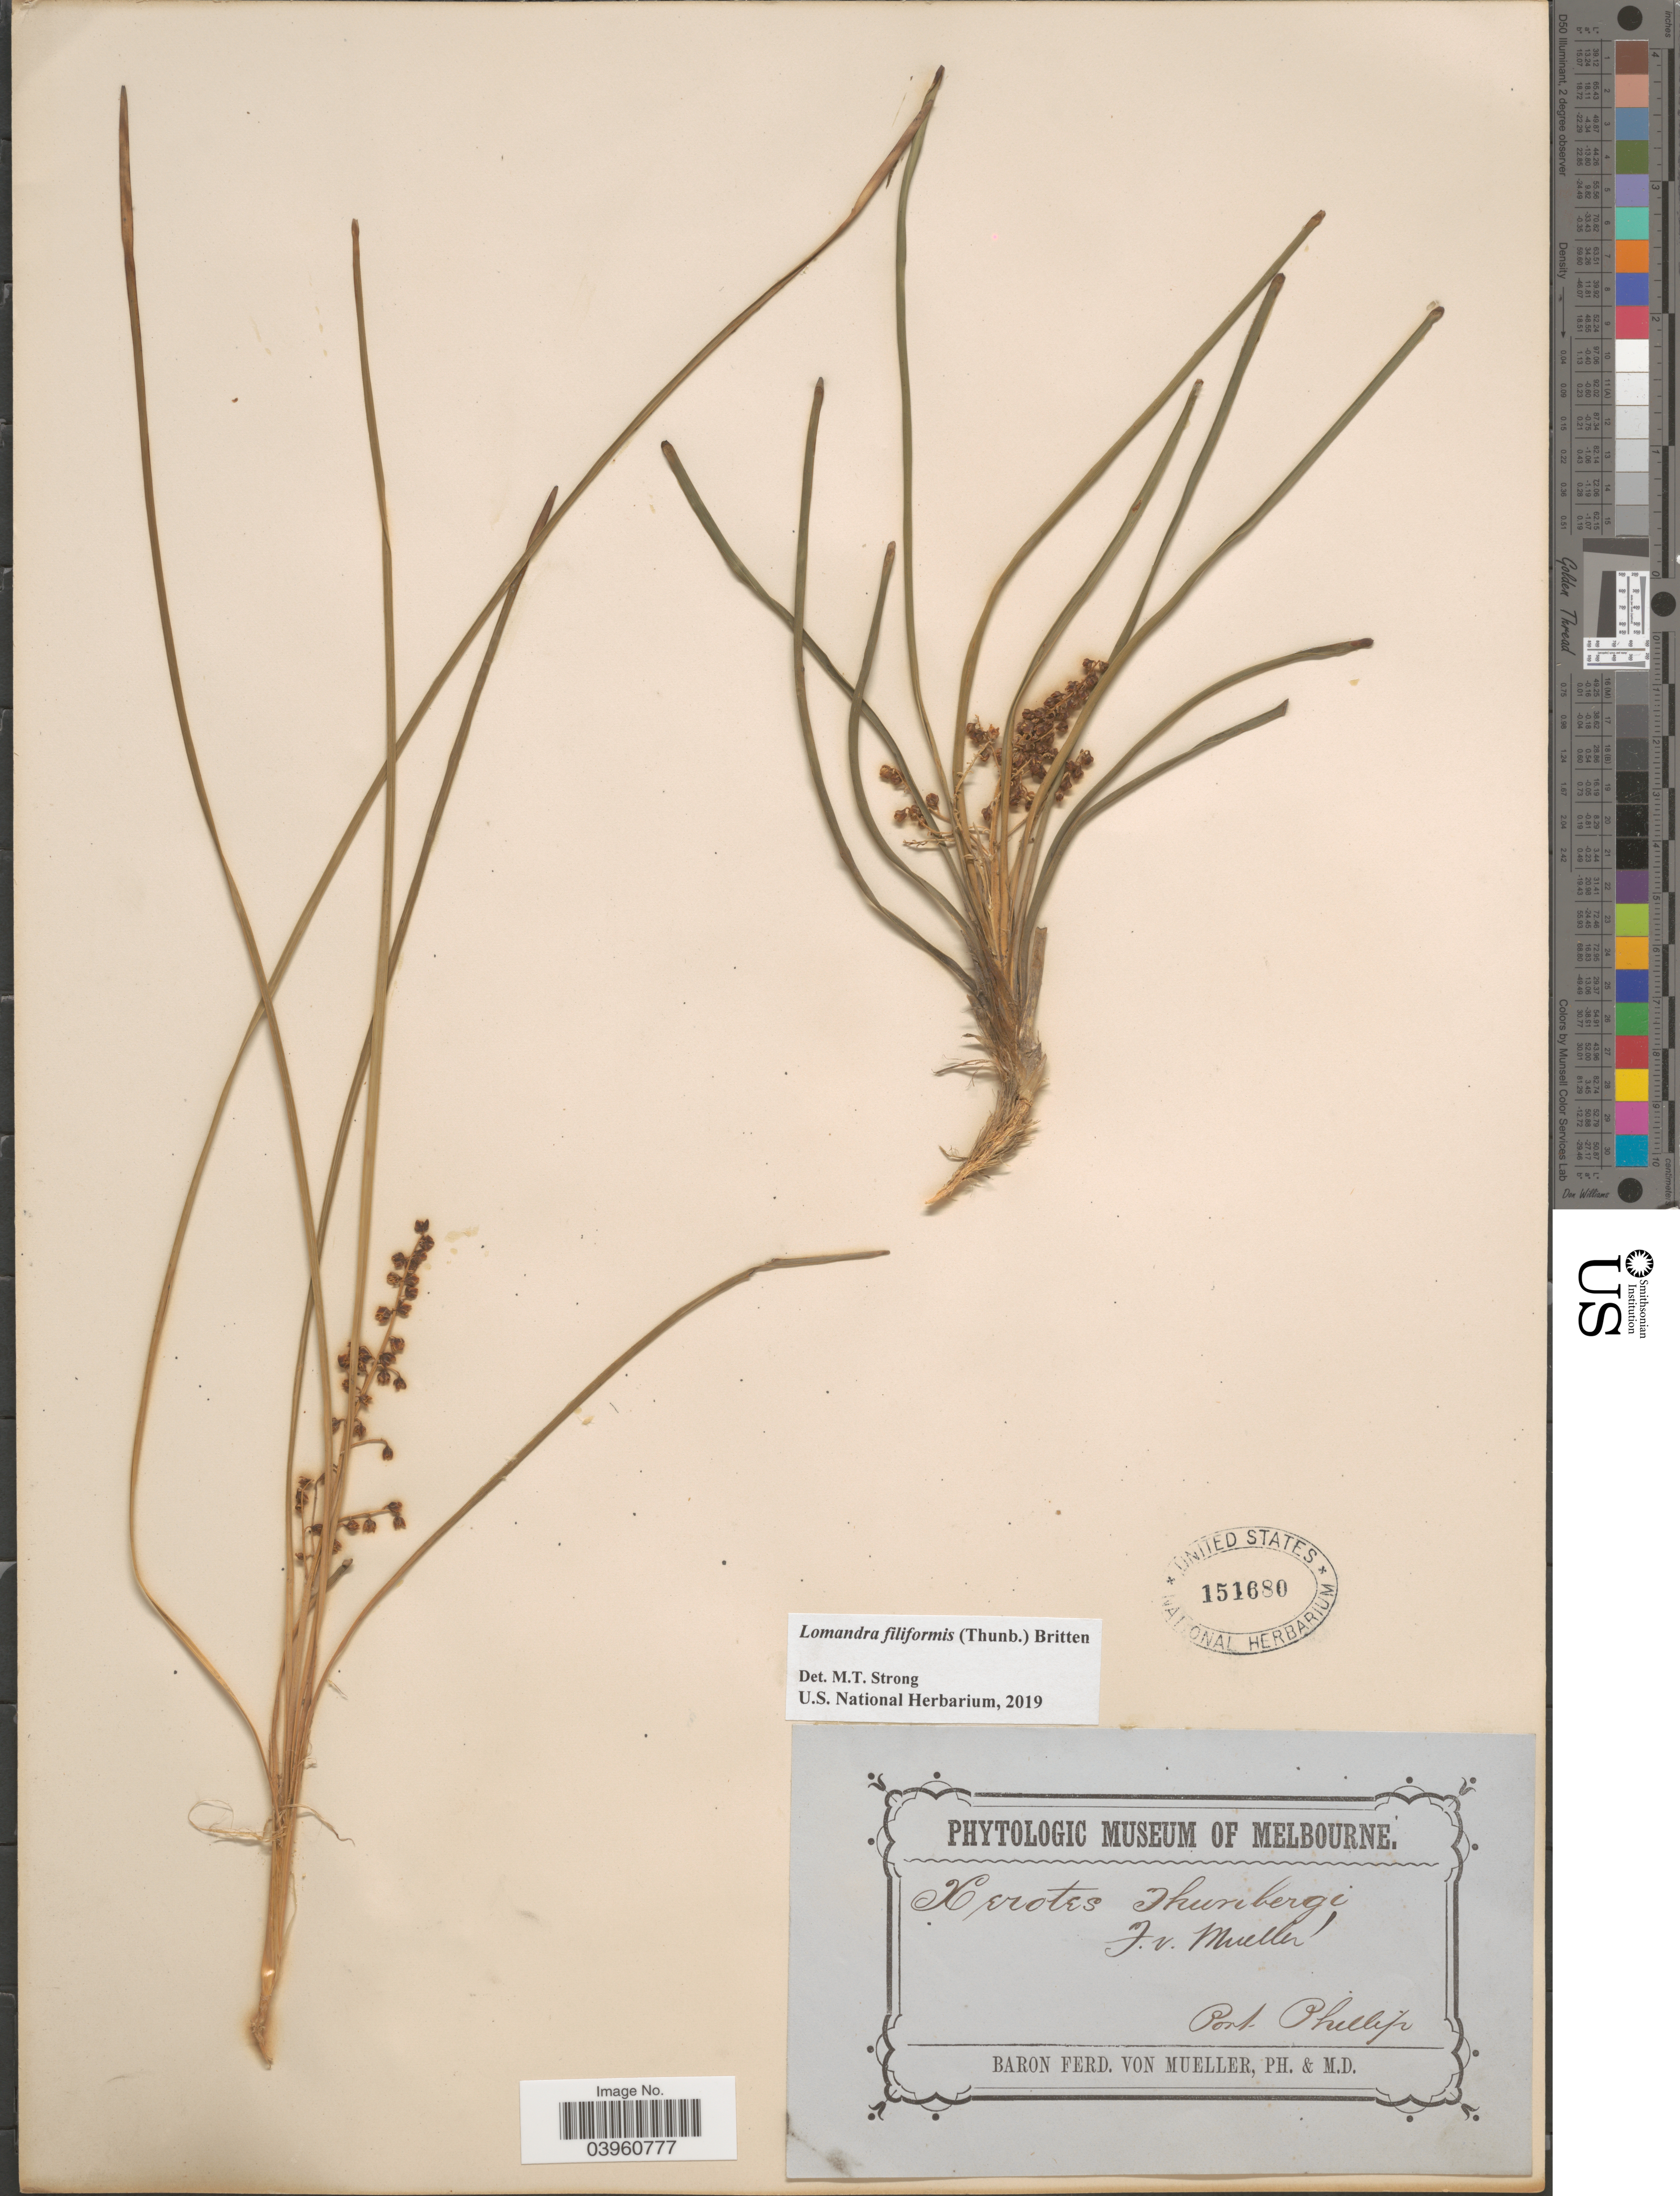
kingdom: Plantae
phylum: Tracheophyta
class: Liliopsida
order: Asparagales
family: Asparagaceae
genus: Lomandra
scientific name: Lomandra filiformis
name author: (Thunb.) Britten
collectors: F. von Mueller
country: Australia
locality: Port Phillip.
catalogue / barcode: US 151680